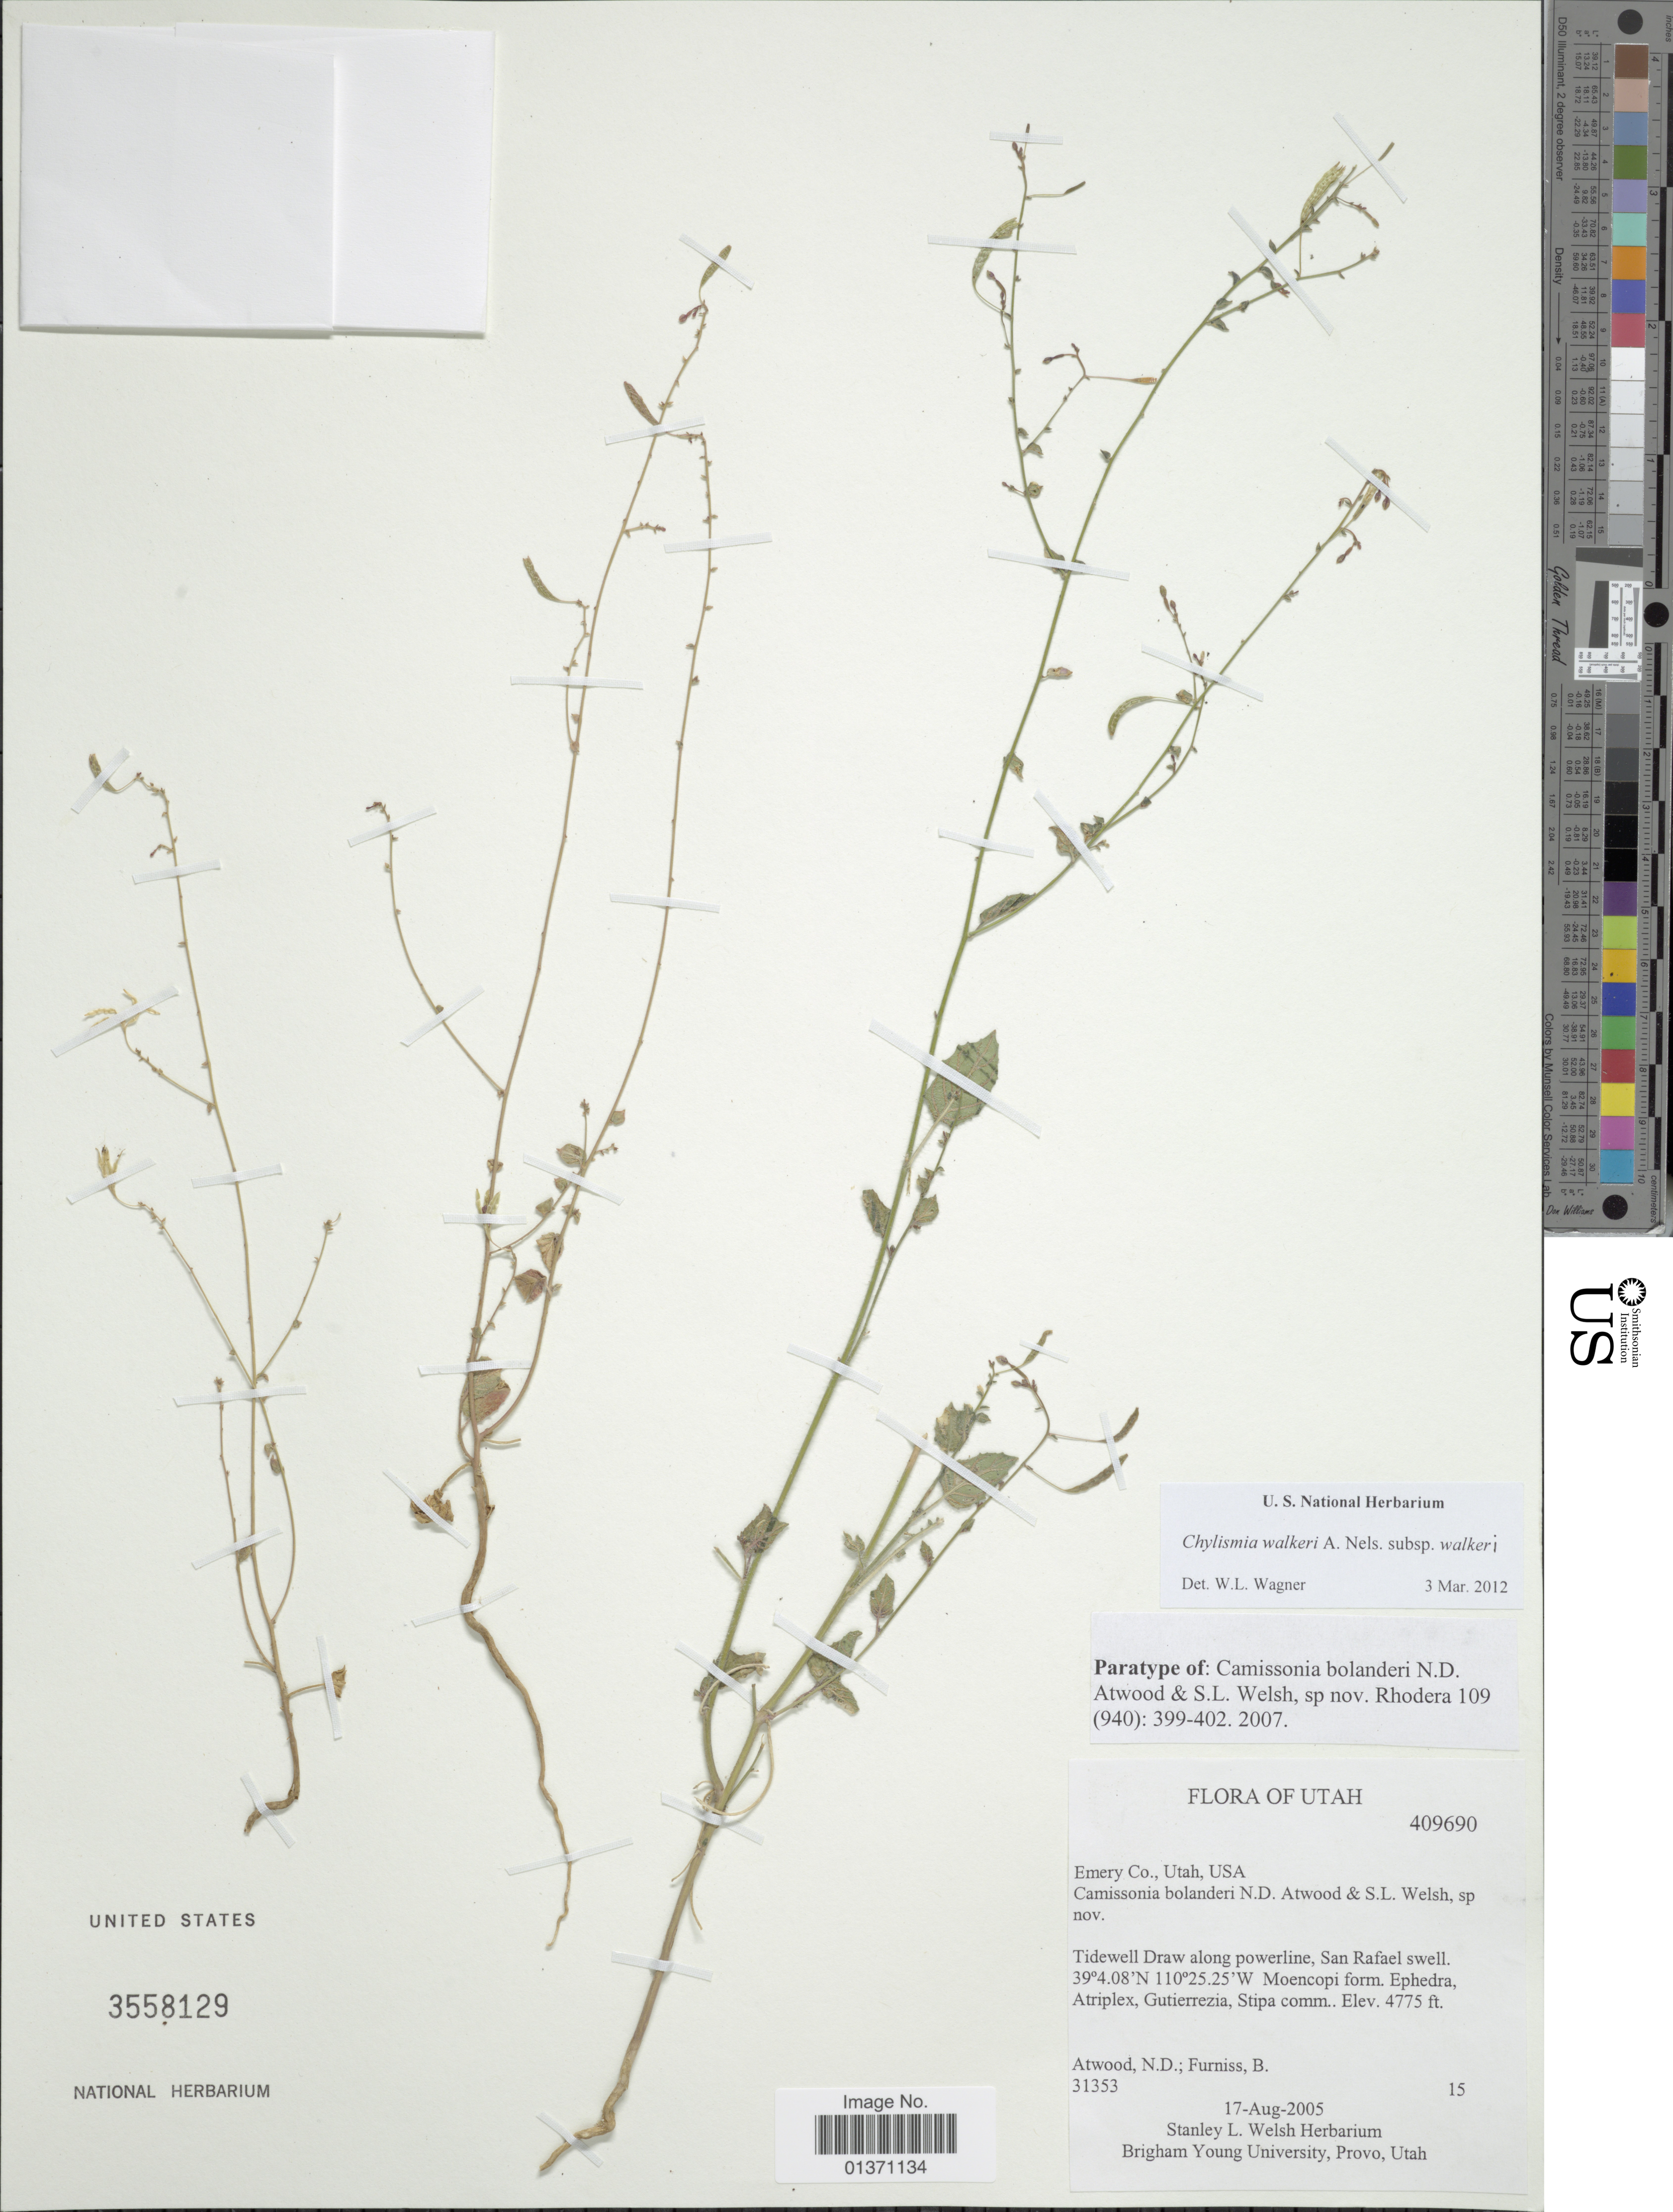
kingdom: Plantae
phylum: Tracheophyta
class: Magnoliopsida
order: Myrtales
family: Onagraceae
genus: Chylismia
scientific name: Chylismia walkeri subsp. walkeri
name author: A. Nelson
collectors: N. Atwood & B. Furniss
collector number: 31353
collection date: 2005-08-17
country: United States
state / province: Utah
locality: Emery Co., Tidewell Draw along powerline, San Rafael swell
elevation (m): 1455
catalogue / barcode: US 3558129